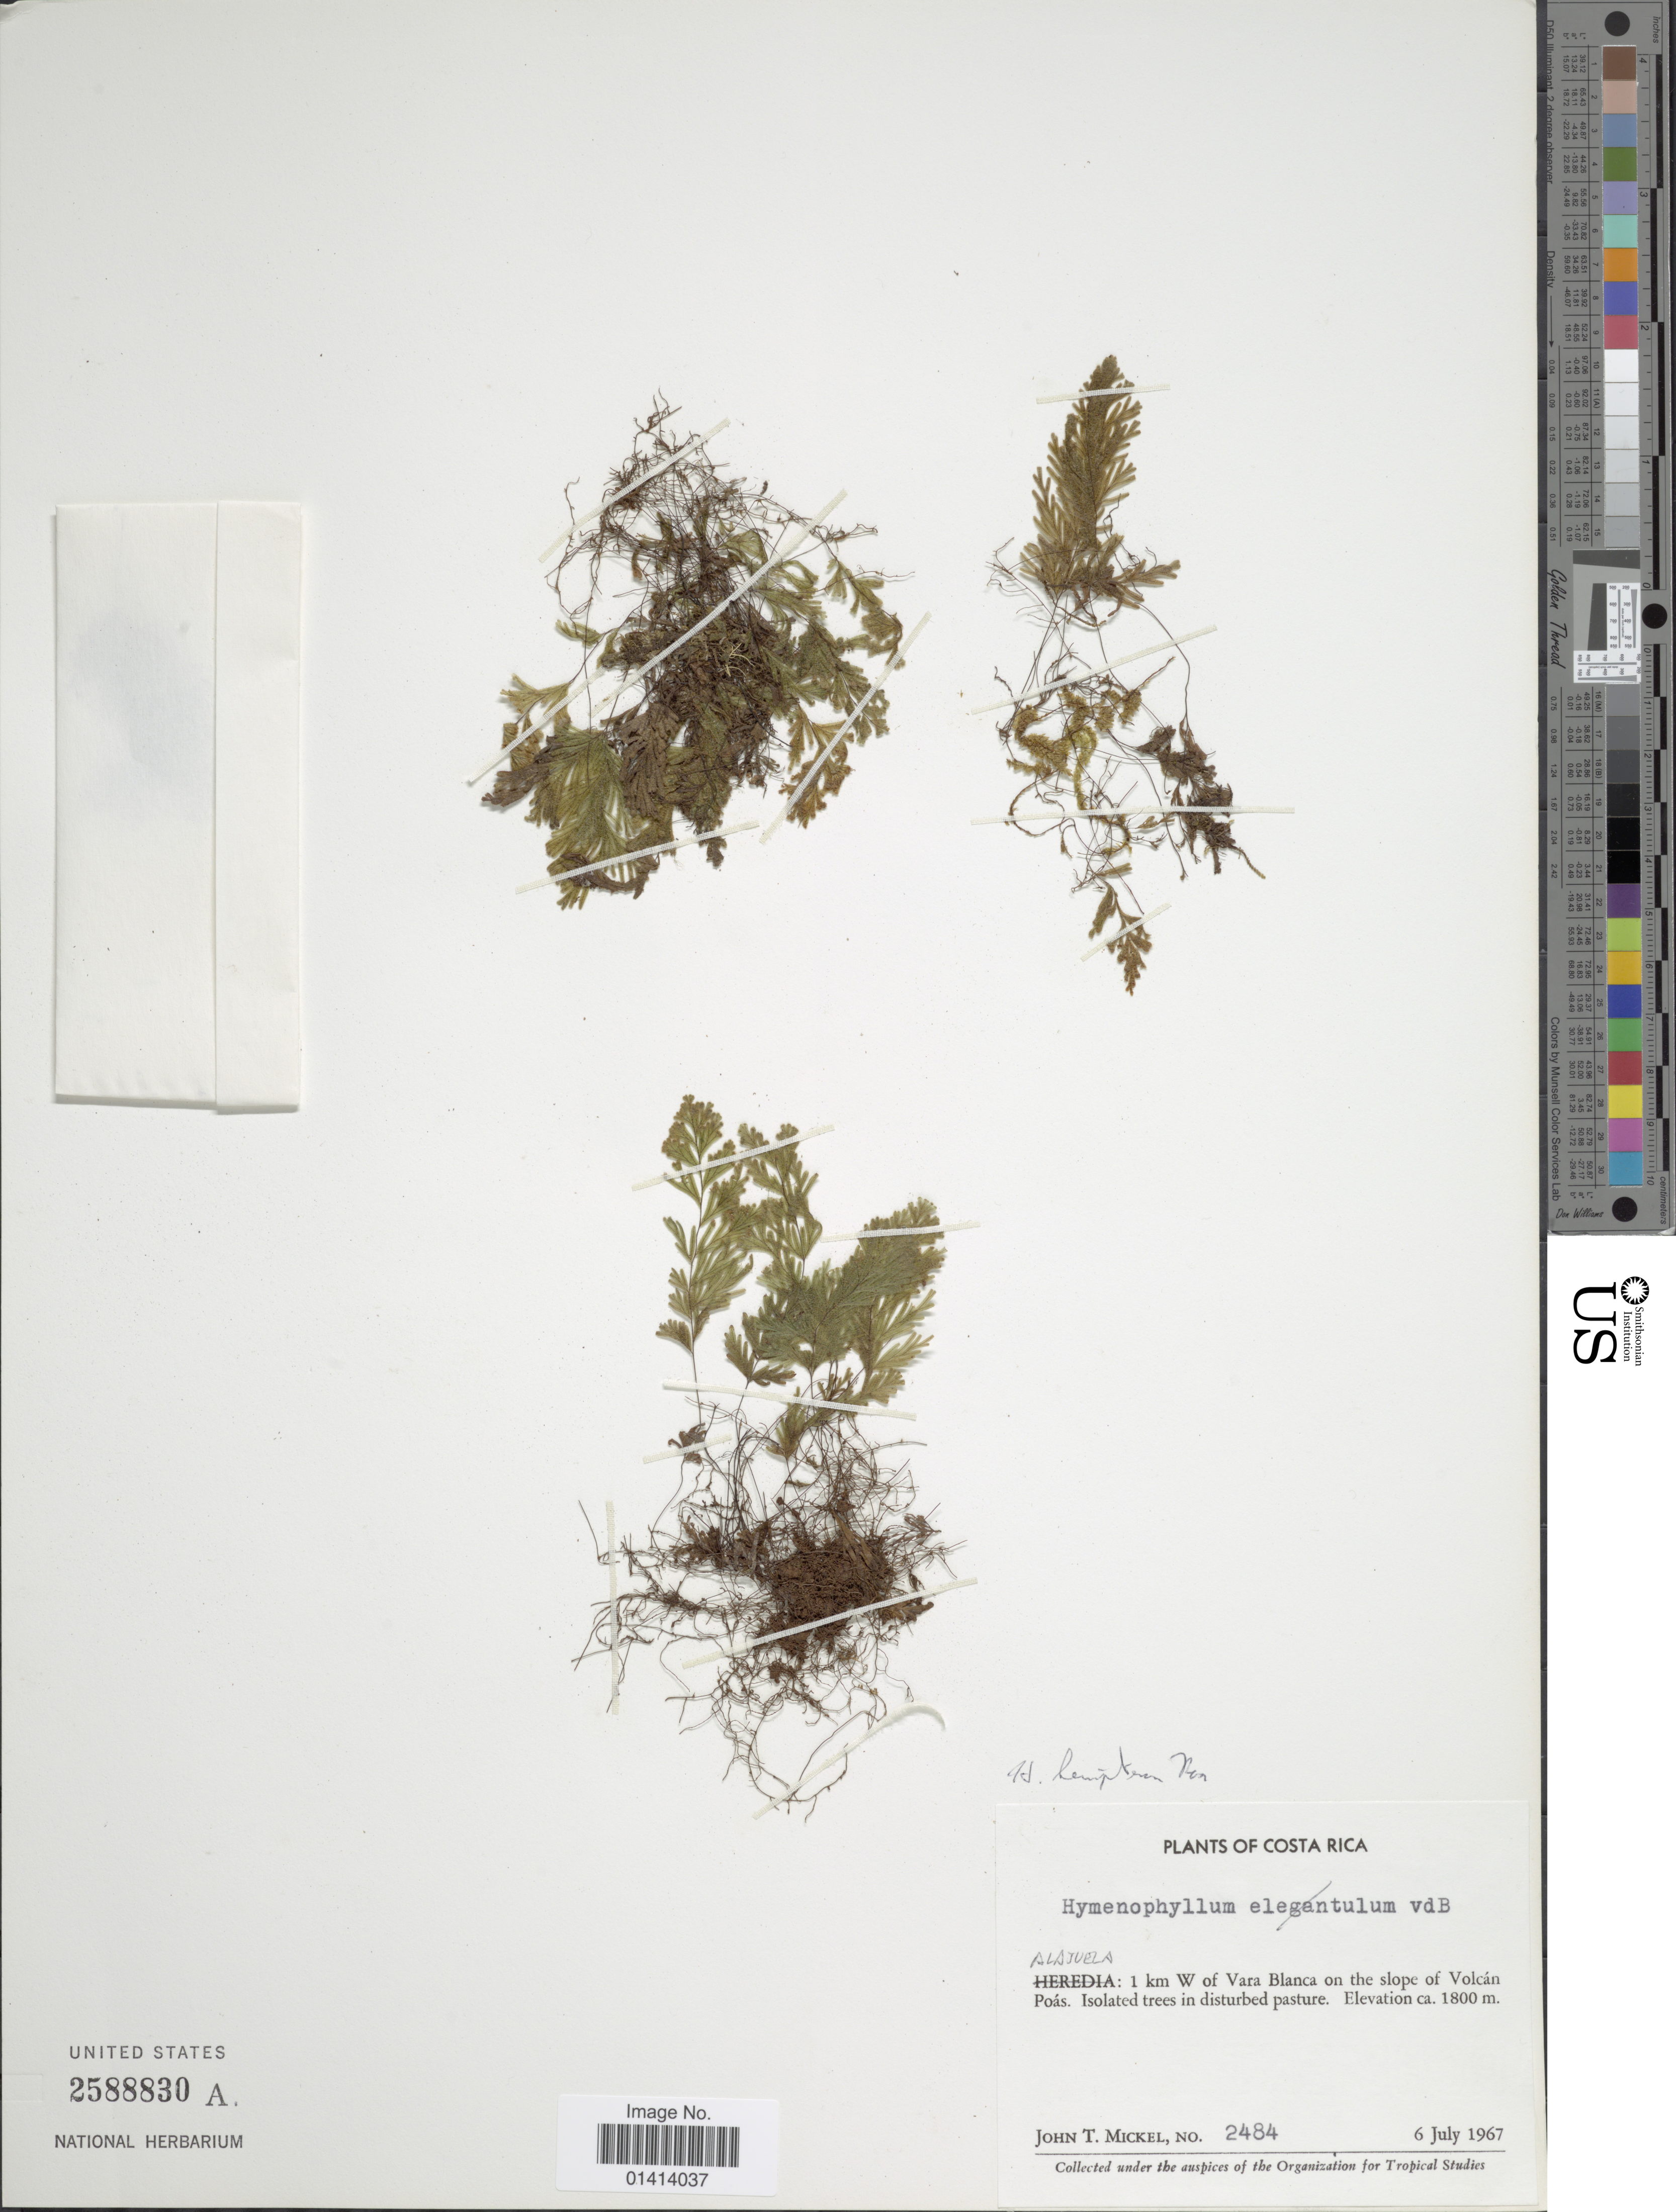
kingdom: Plantae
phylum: Tracheophyta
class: Polypodiopsida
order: Hymenophyllales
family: Hymenophyllaceae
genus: Hymenophyllum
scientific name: Hymenophyllum hemipteron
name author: Rosenst.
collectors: J. T. Mickel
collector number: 2484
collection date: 1967-07-06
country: Costa Rica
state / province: Alajuela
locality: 1 km W of Vara Blanca on the slope of Volcan Poas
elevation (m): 1800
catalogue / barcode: US 2588830A